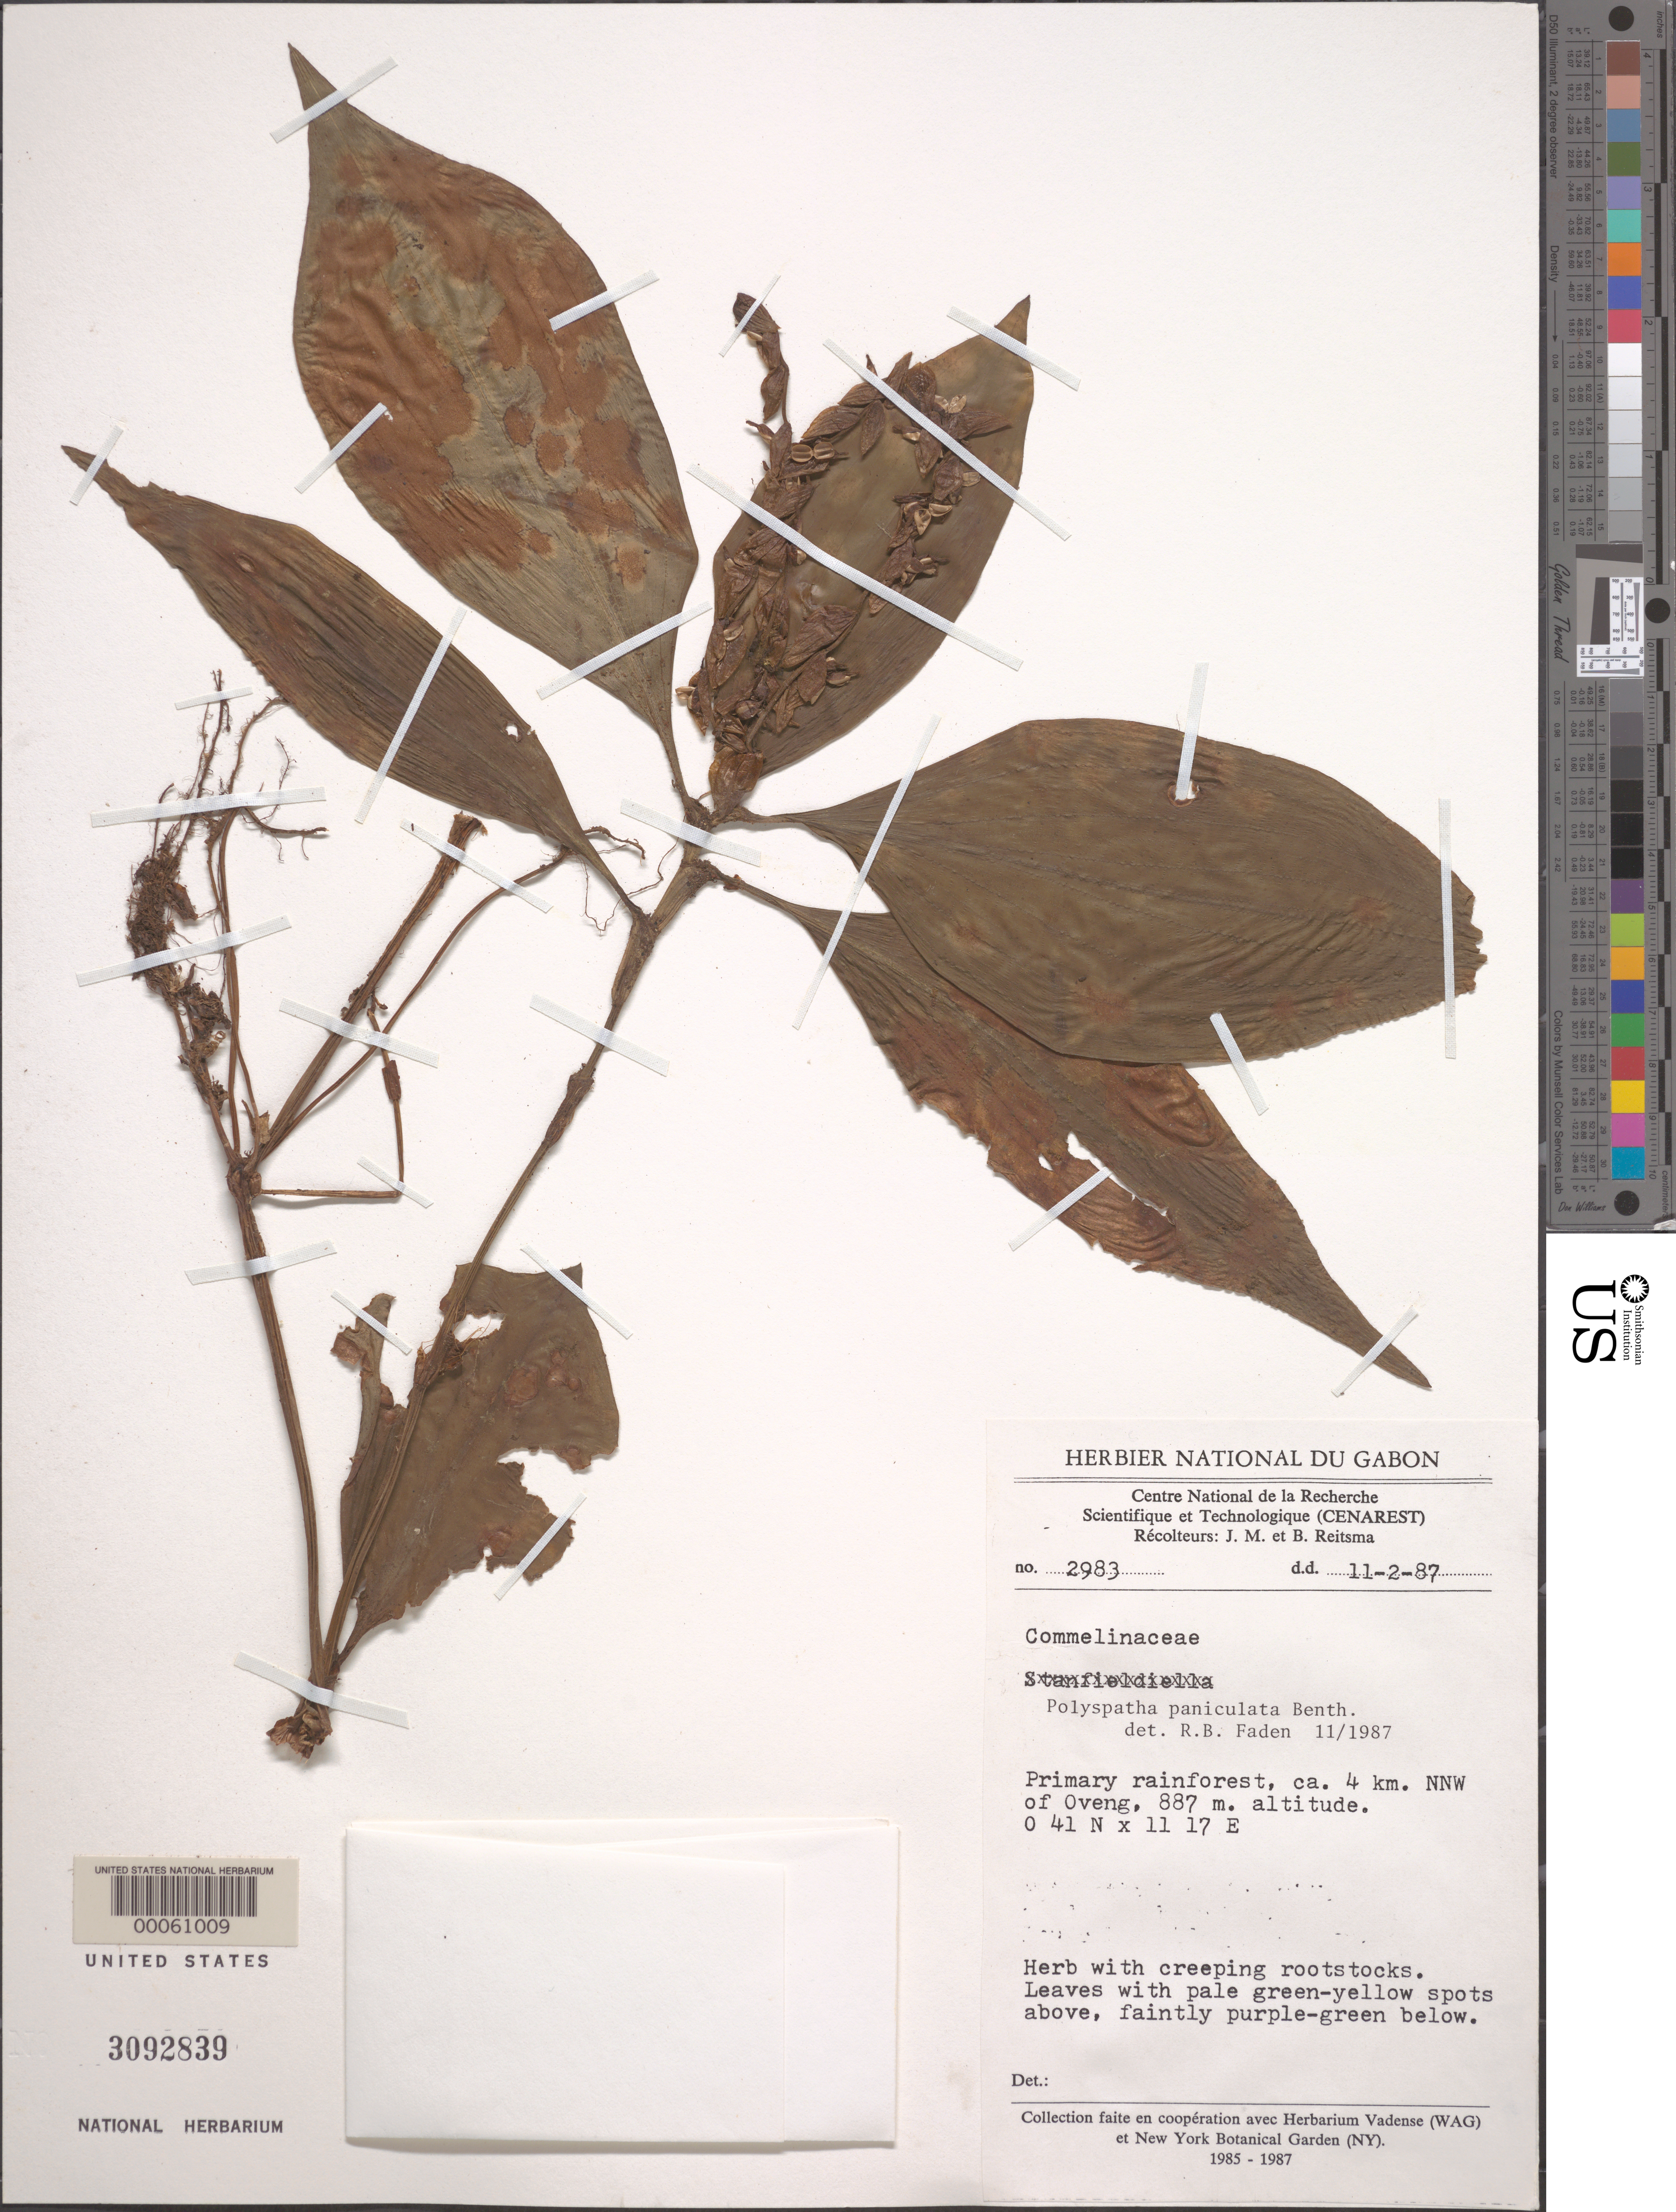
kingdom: Plantae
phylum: Tracheophyta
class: Liliopsida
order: Commelinales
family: Commelinaceae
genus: Polyspatha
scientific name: Polyspatha paniculata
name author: Benth.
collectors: J. Reitsma & B. Reitsma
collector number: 2983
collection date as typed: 11 Feb 1987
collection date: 1987-02-11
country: Gabon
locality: Ca 4 km. NNW ofOveng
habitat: Primary rainforest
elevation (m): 887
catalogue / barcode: US 3092839